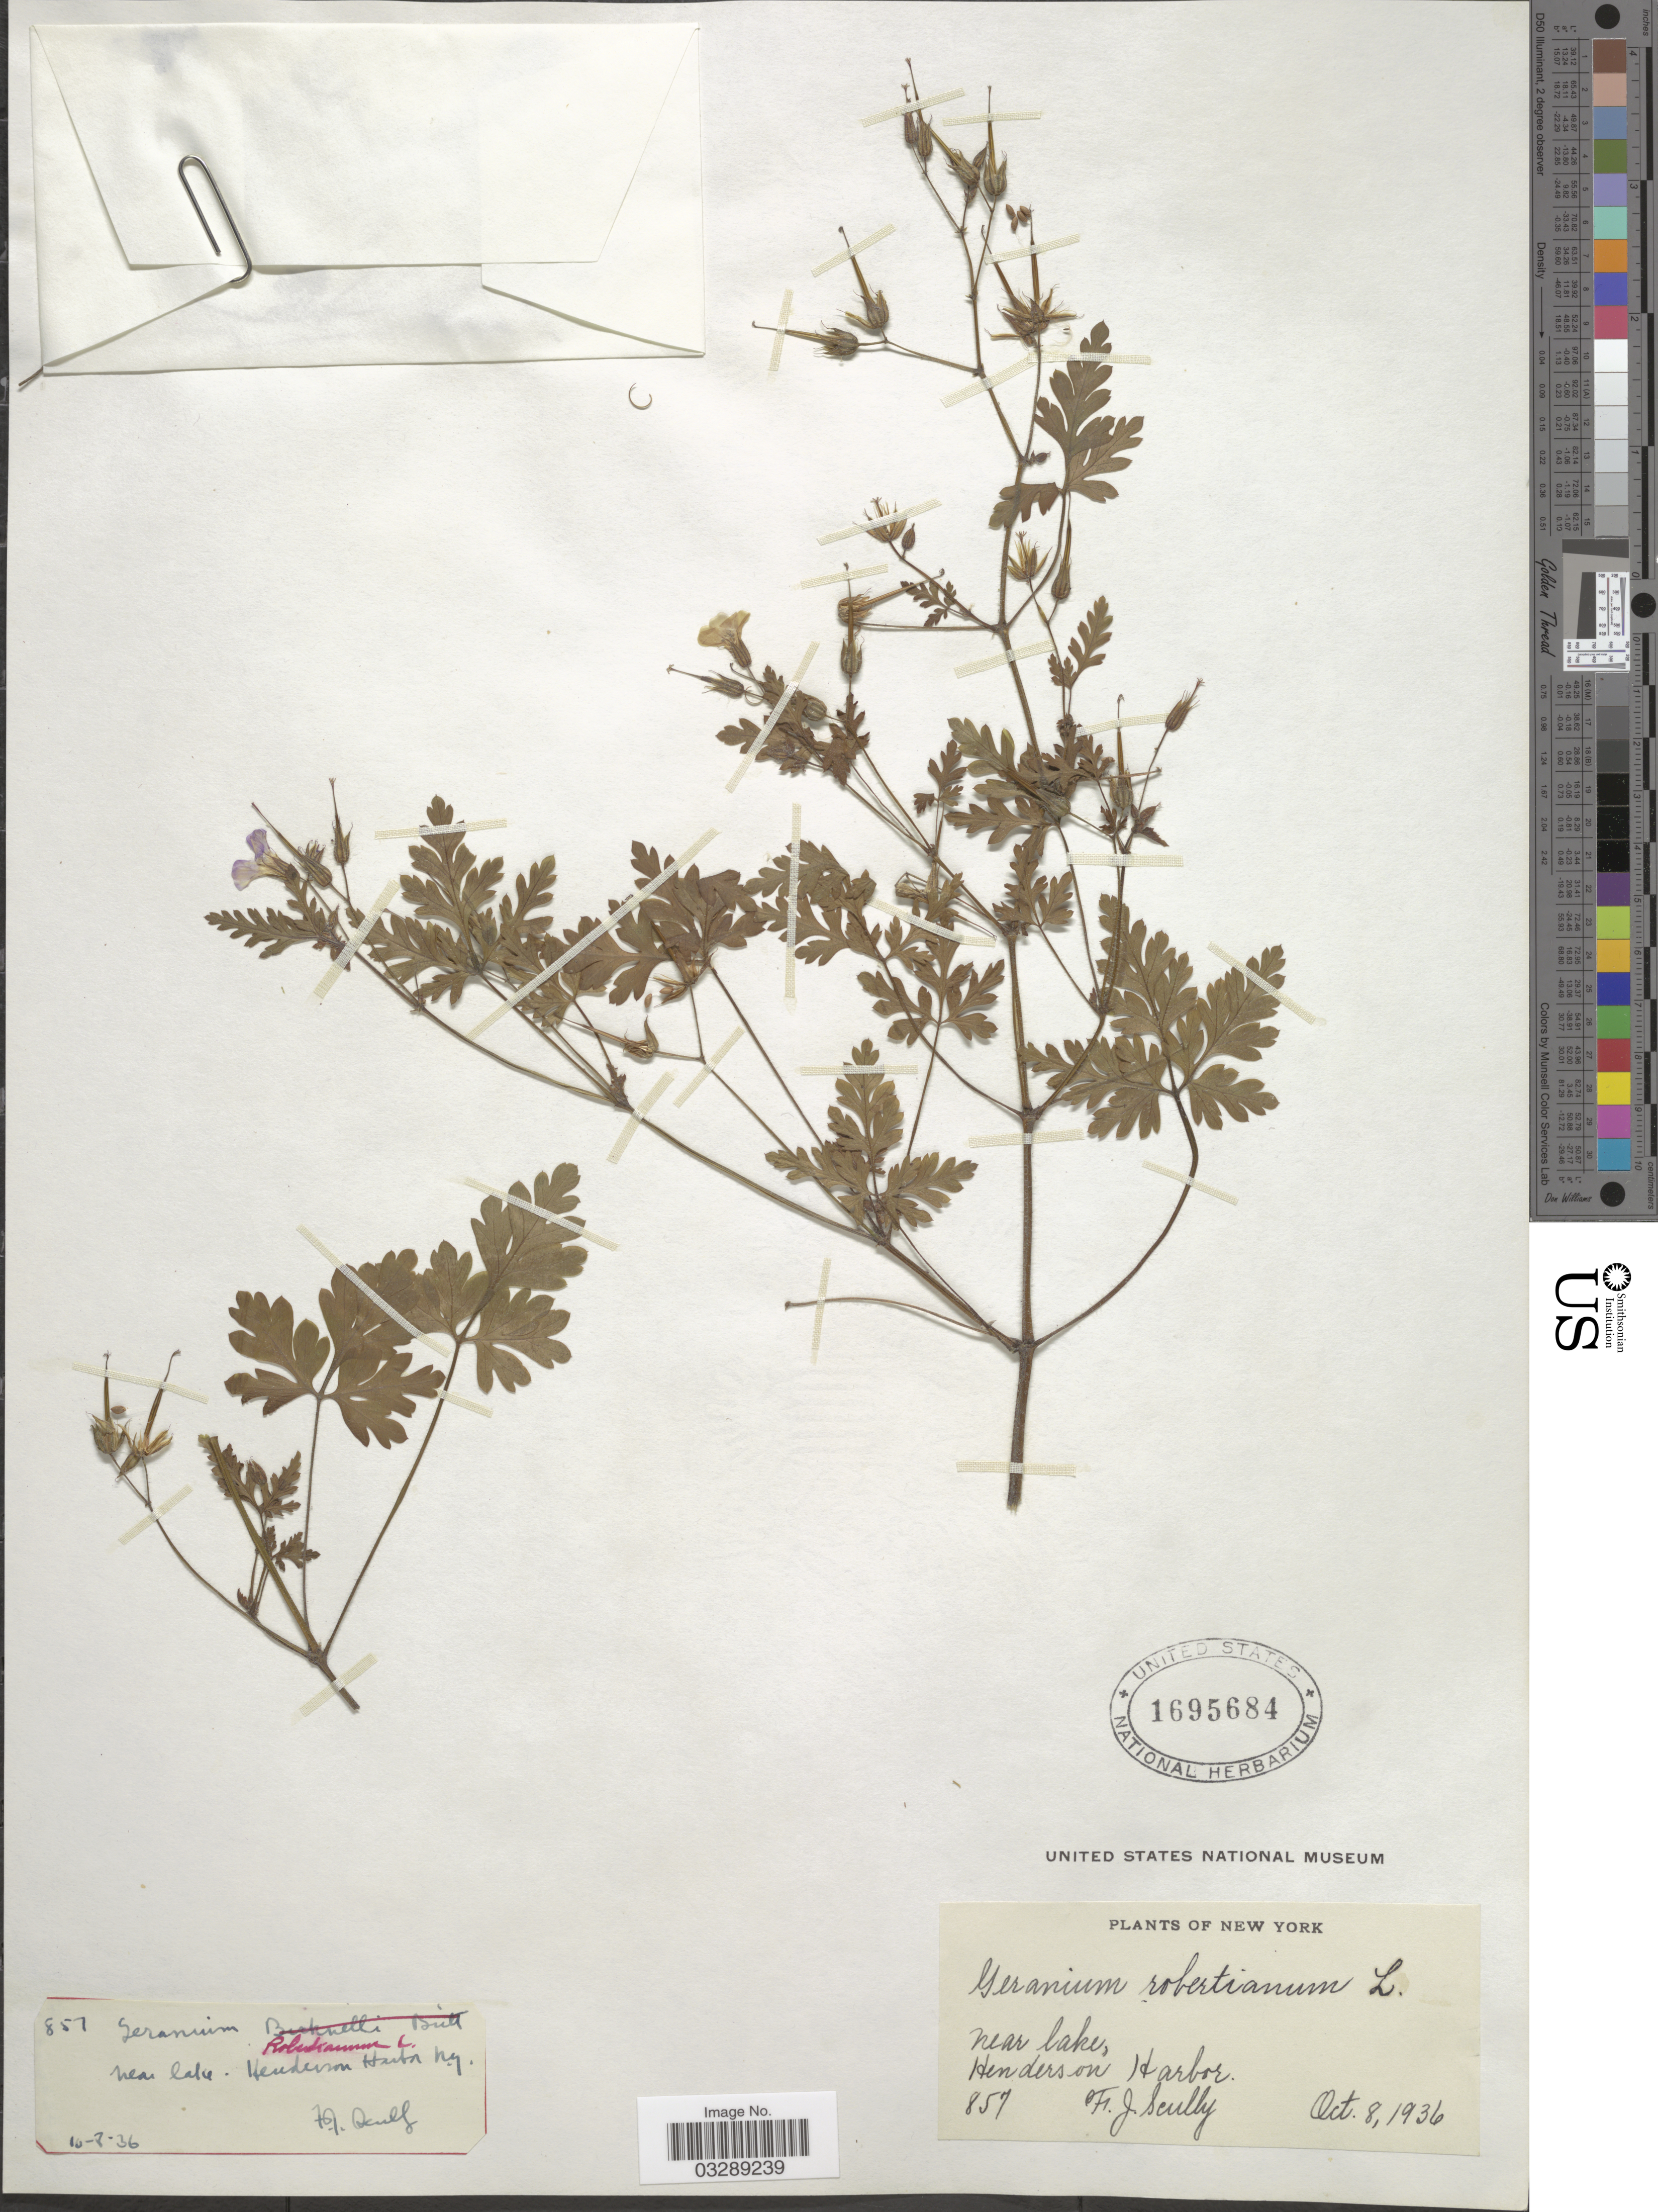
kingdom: Plantae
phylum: Tracheophyta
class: Magnoliopsida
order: Geraniales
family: Geraniaceae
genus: Geranium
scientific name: Geranium robertianum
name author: L.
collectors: F. Scully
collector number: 857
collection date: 1936-10-08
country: United States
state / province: New York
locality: Near lake, Henderson Harbor.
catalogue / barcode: US 1695684